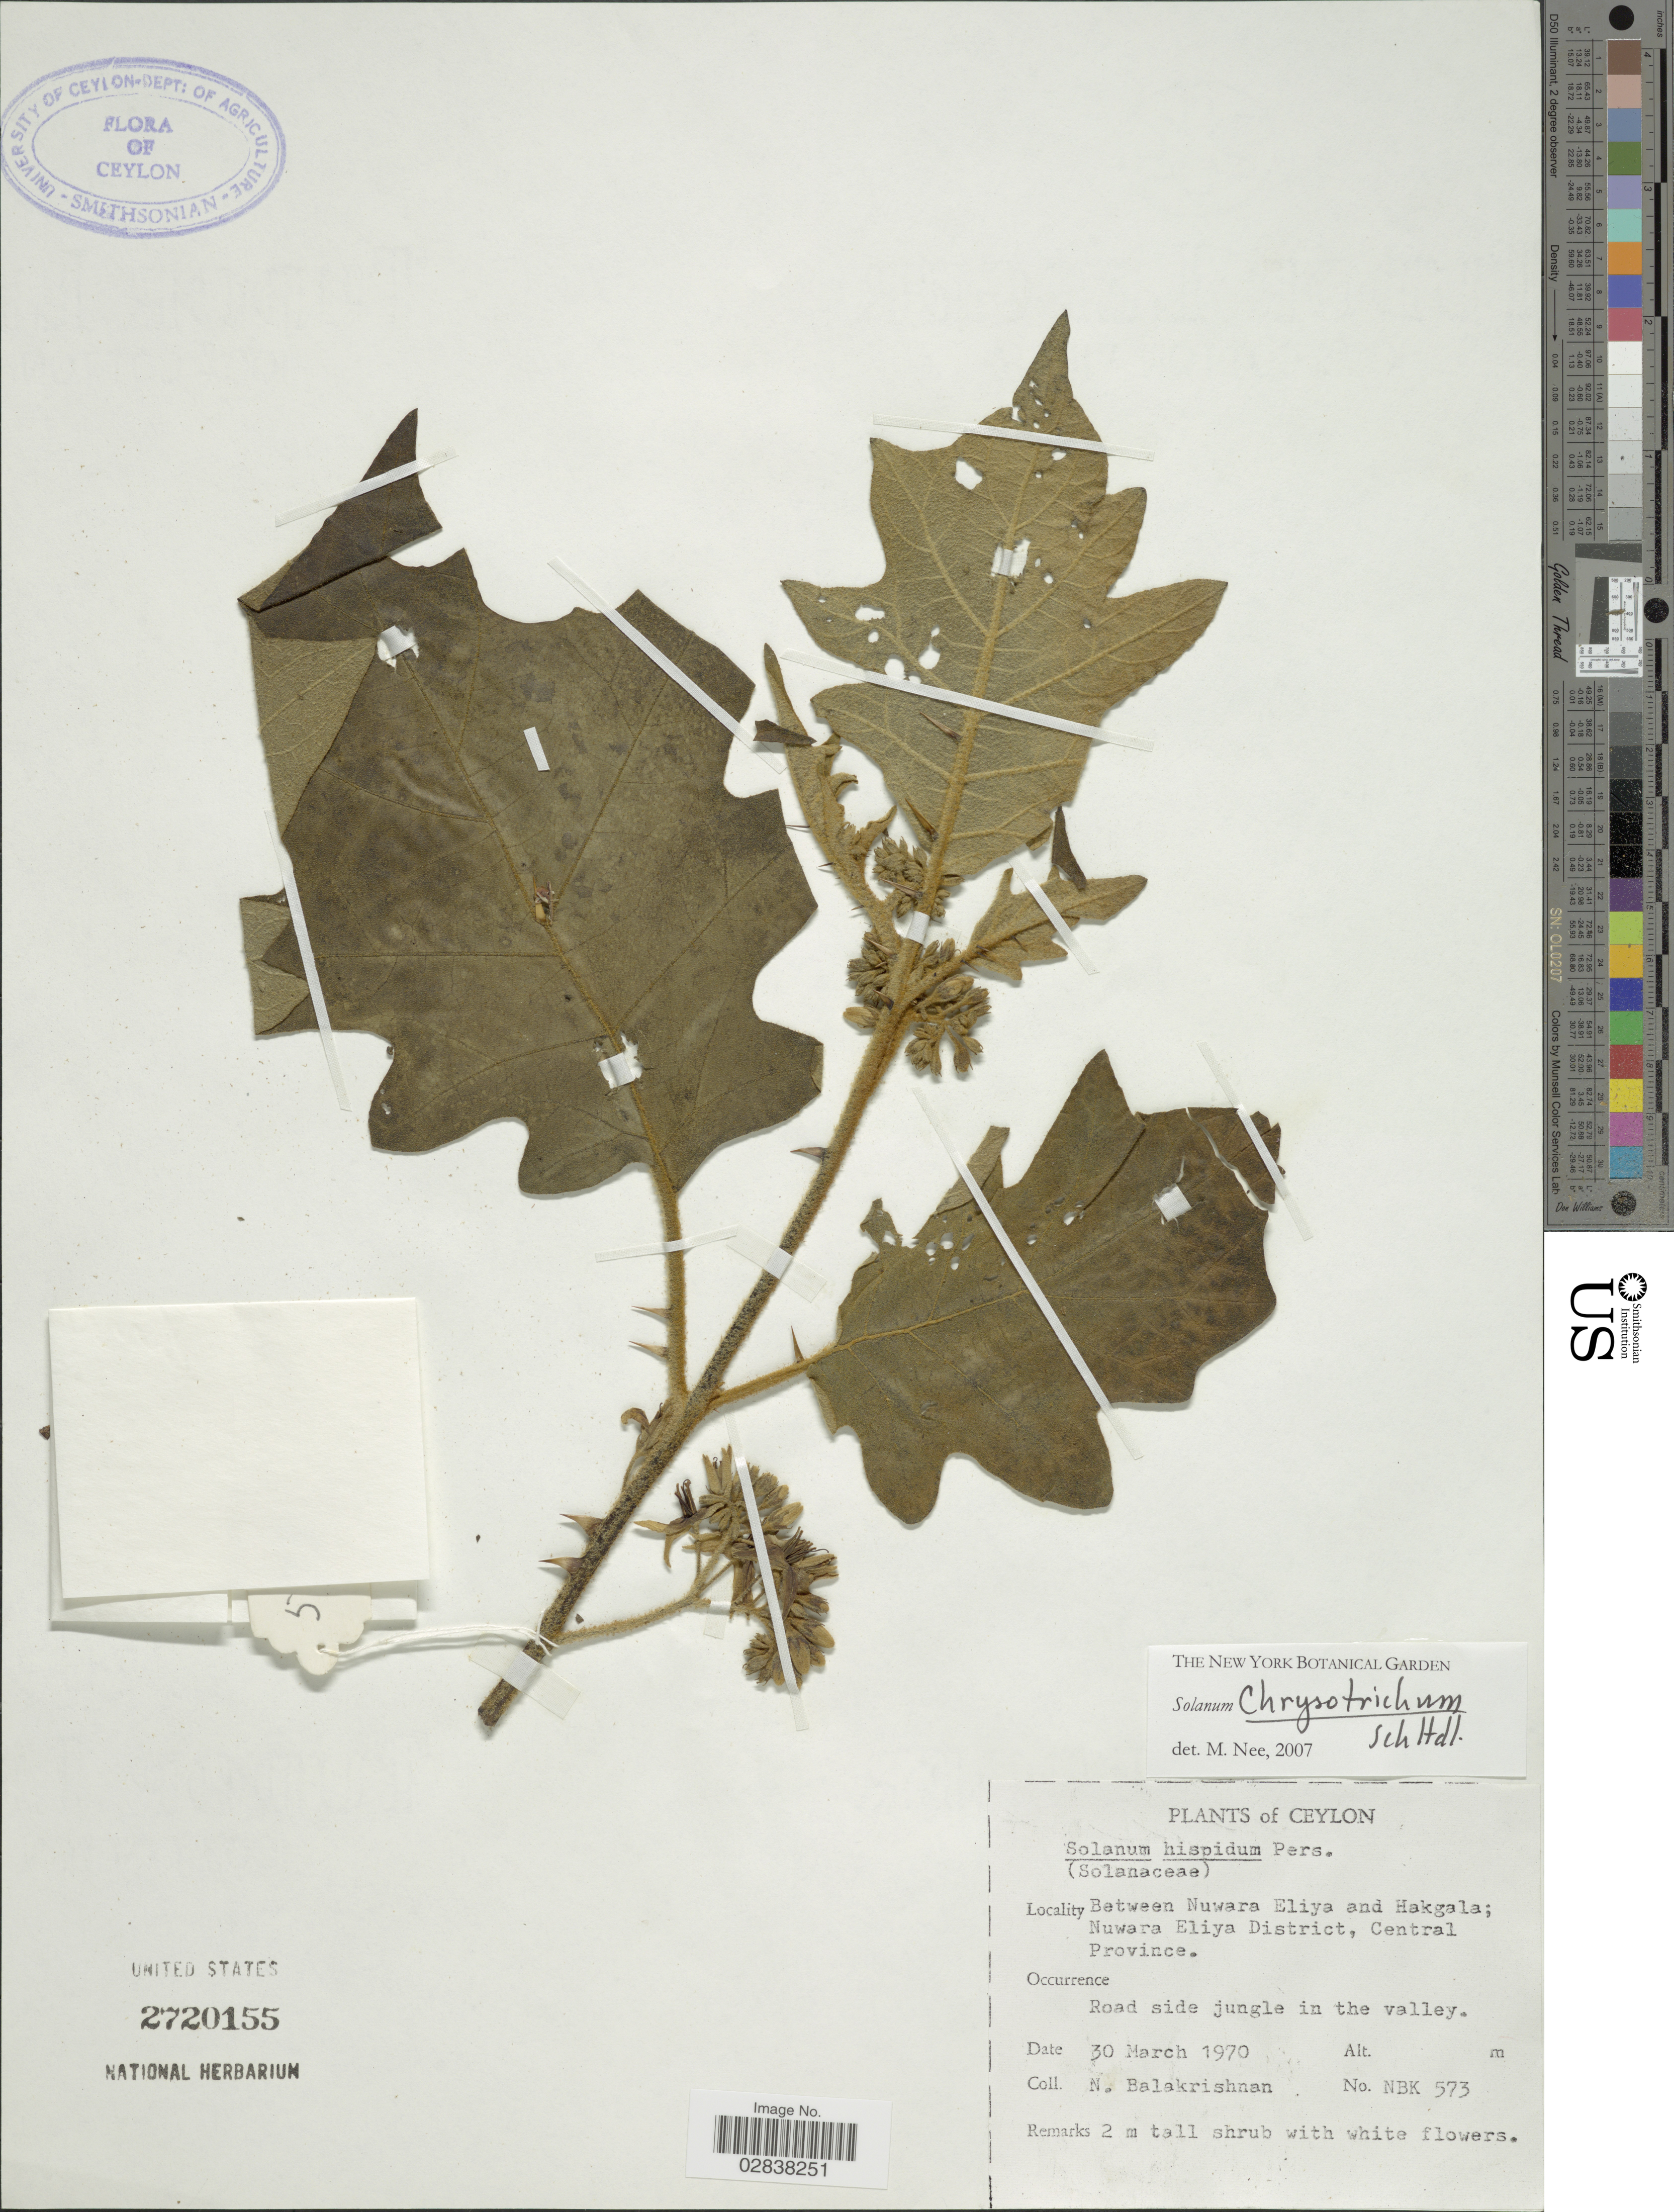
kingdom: Plantae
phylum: Tracheophyta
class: Magnoliopsida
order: Solanales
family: Solanaceae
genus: Solanum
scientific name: Solanum chrysotrichum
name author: Schltdl.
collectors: N. Balakrishnan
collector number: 573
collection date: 1970-03-30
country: Sri Lanka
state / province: Central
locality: Ceylon, Between Nuwara Eliya and Hakgala, Nuwara Eliya District, Central Province.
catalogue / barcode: US 2720155